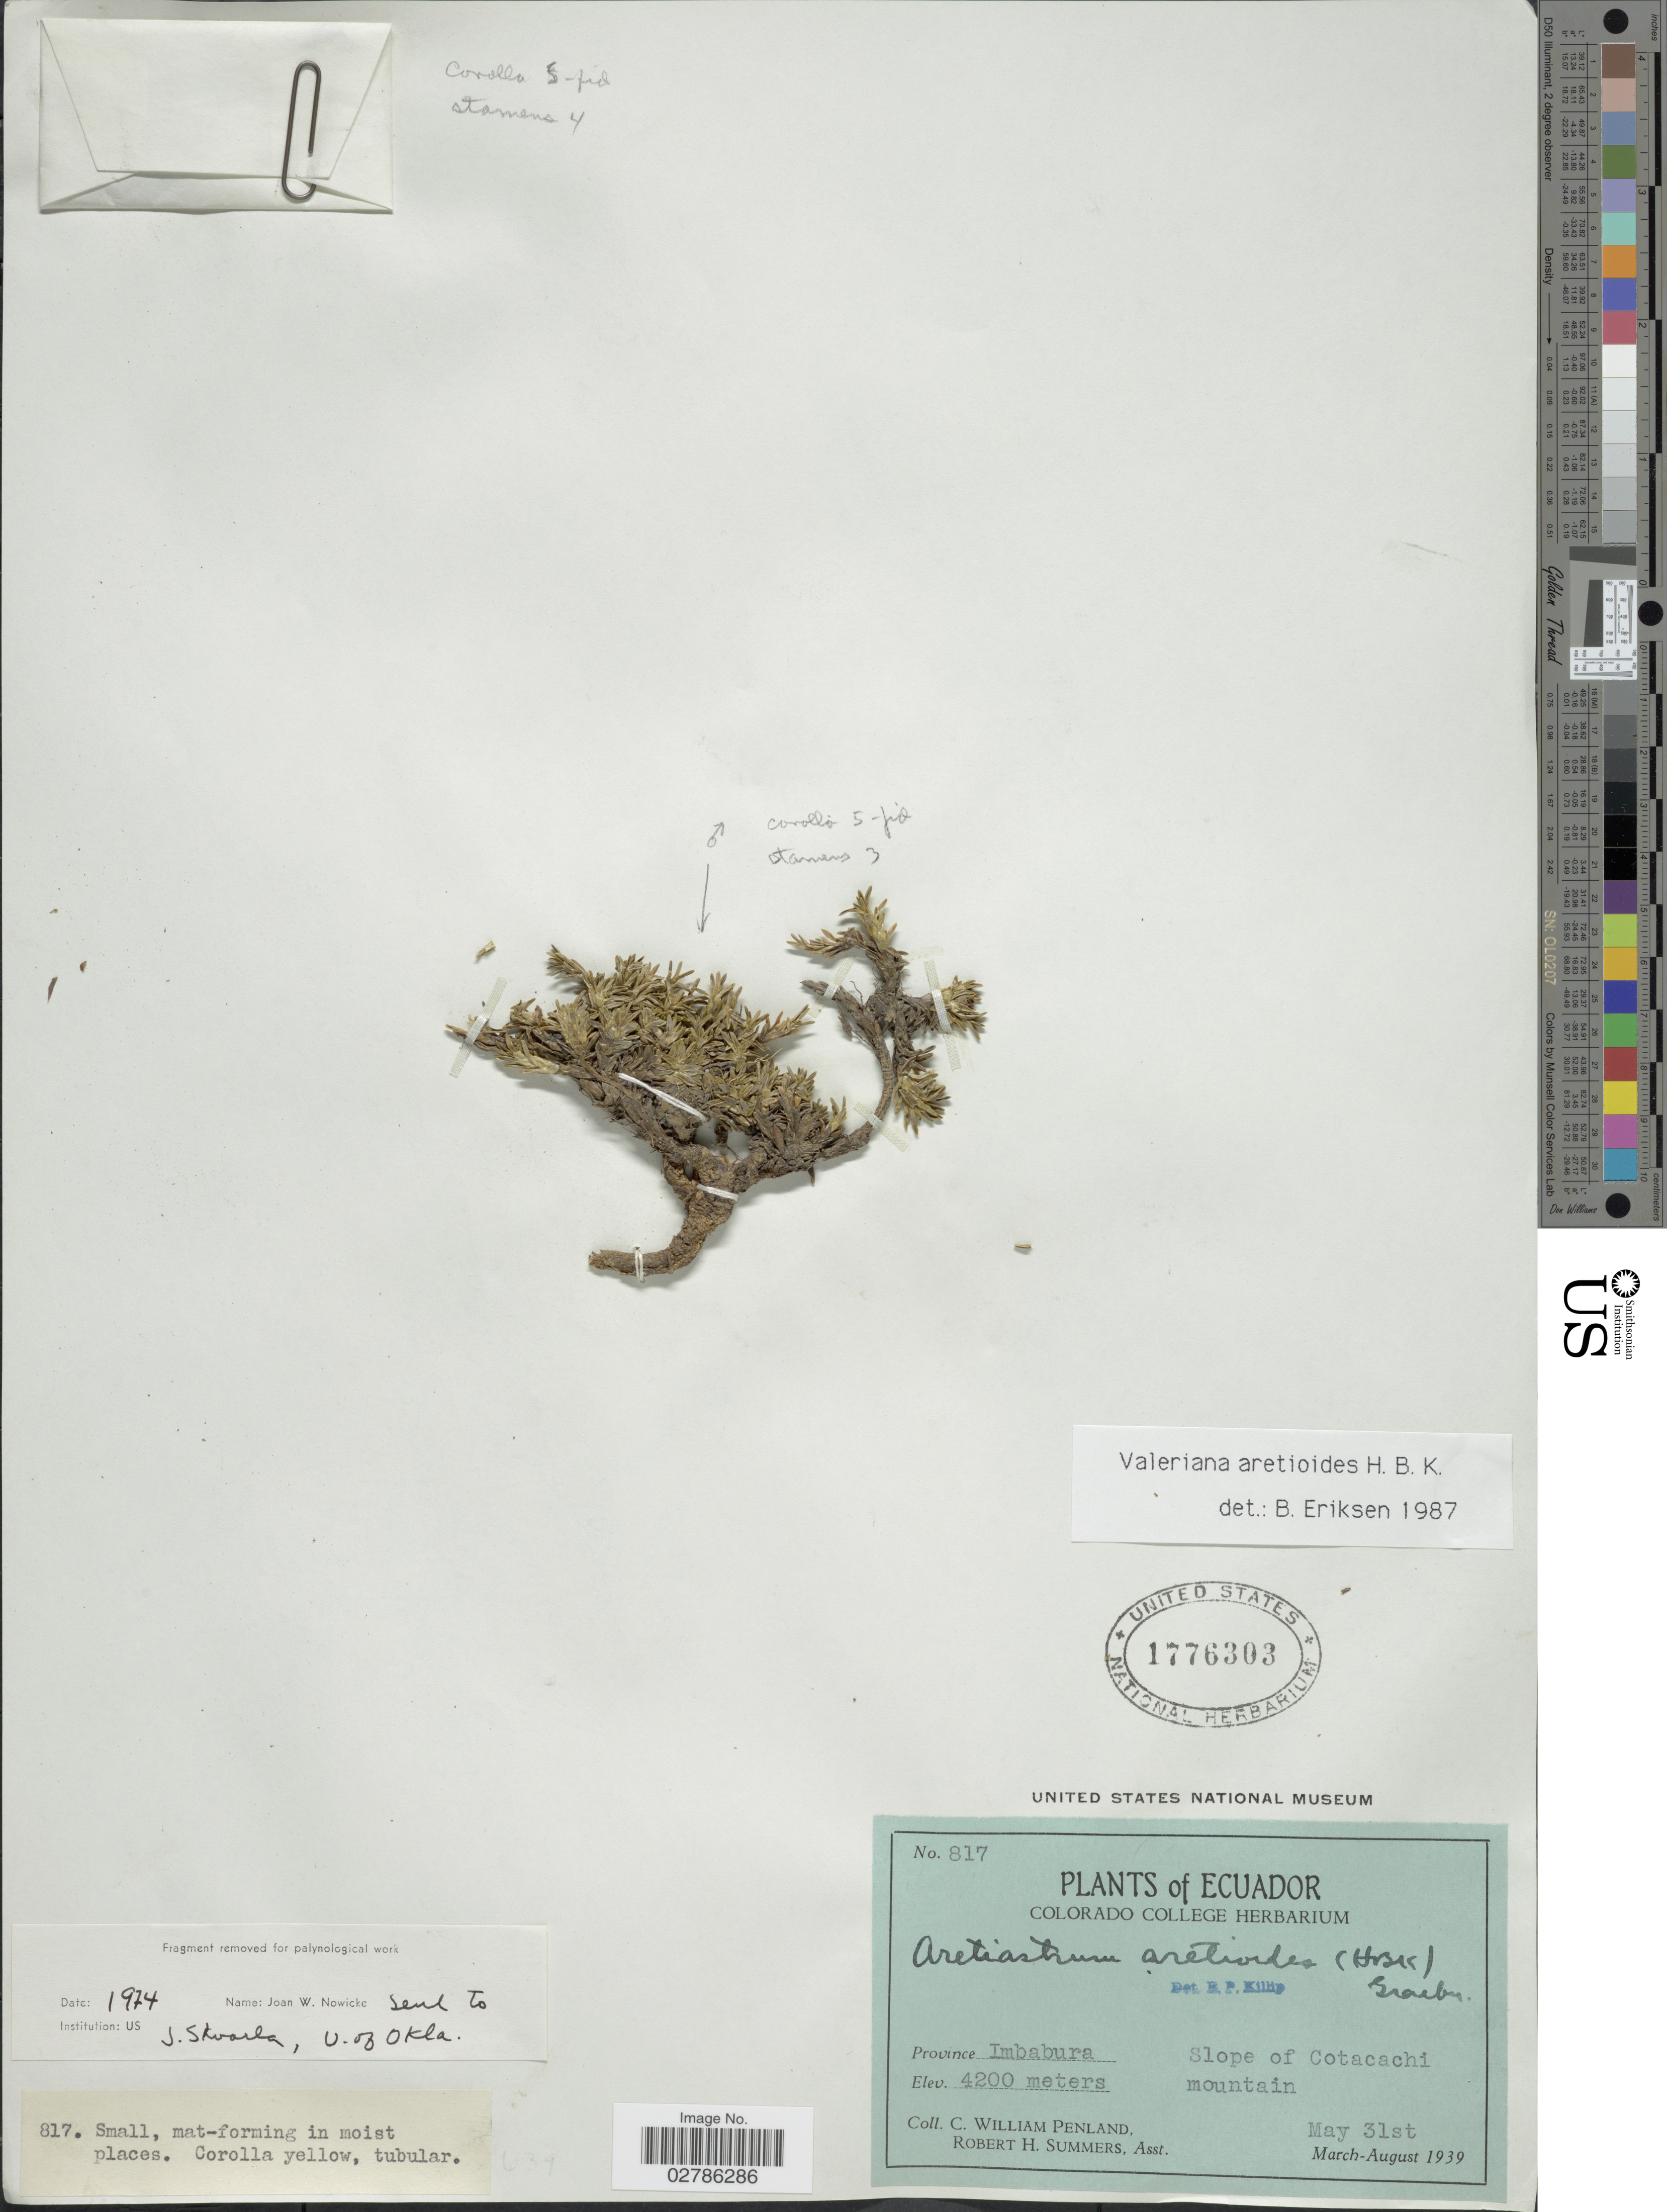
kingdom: Plantae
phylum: Tracheophyta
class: Magnoliopsida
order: Dipsacales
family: Caprifoliaceae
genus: Aretiastrum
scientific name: Aretiastrum aretioides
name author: (Kunth) Graebn.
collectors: C. W. Penland & R. Summers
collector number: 817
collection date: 1939-05-31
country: Ecuador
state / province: Imbabura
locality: Slope of Cotacachi mountain.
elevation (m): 4200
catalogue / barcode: US 1776303